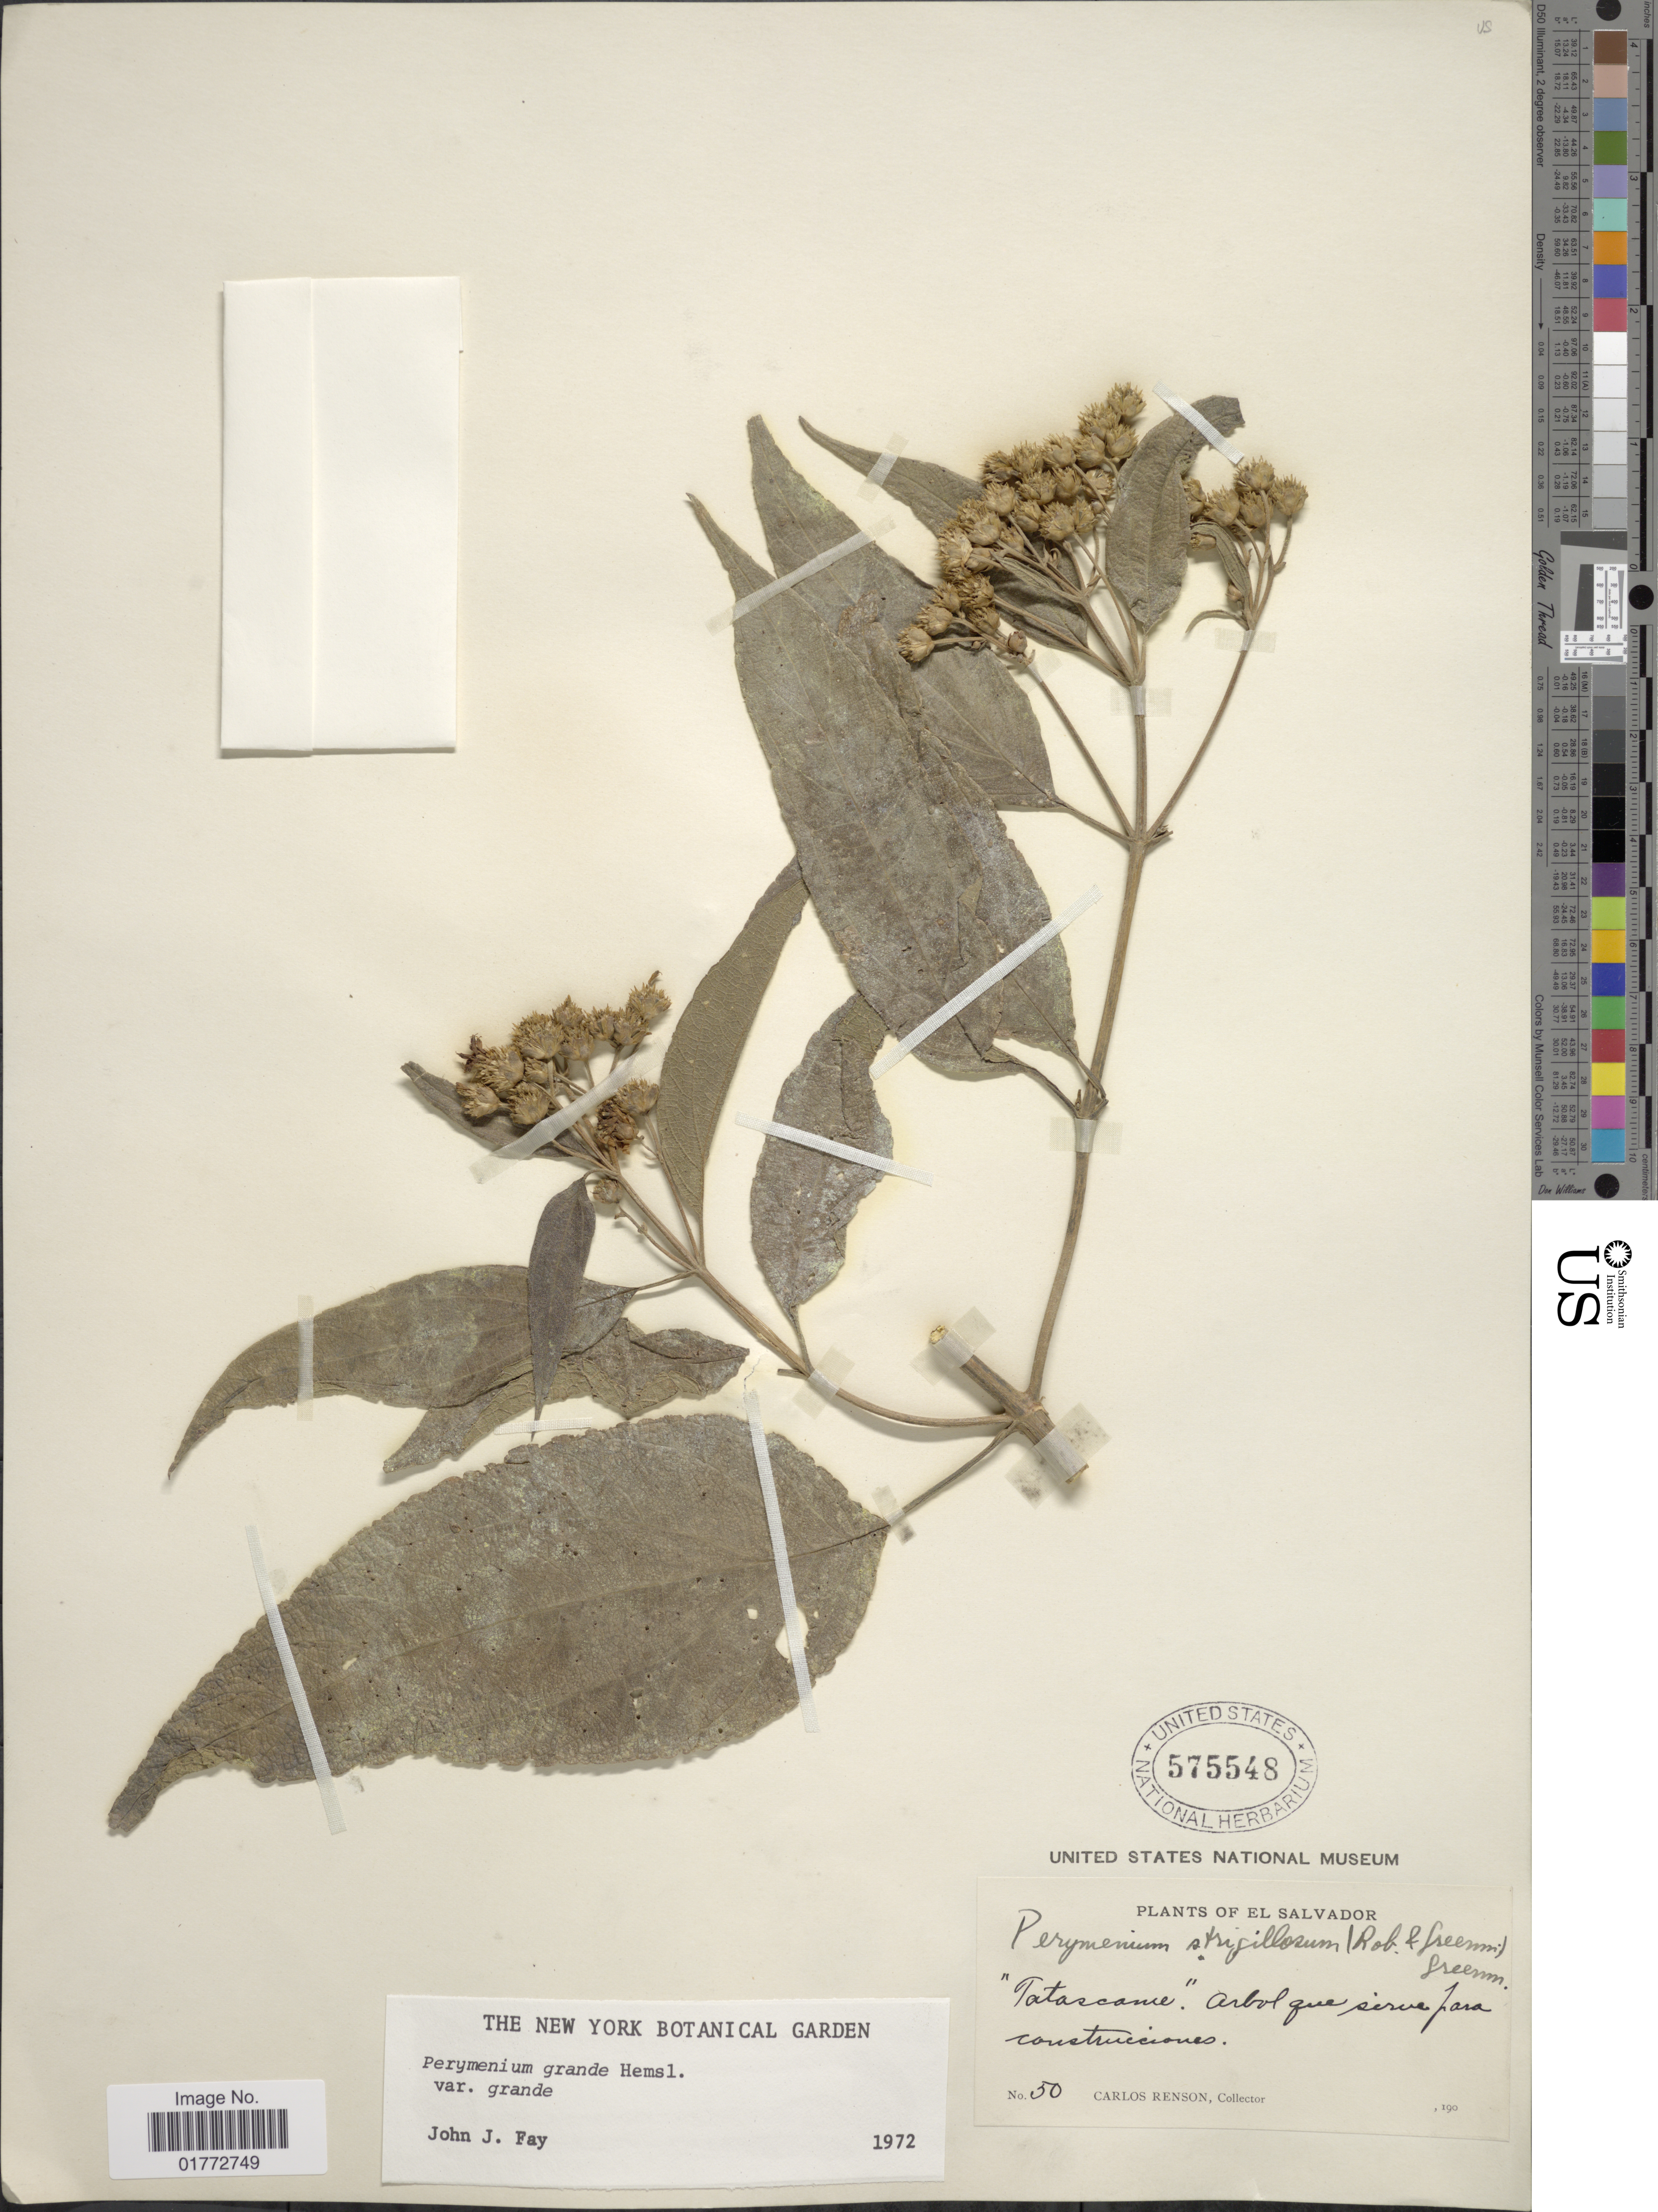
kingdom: Plantae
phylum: Tracheophyta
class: Magnoliopsida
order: Asterales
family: Asteraceae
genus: Perymenium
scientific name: Perymenium grande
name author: Hemsl.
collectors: C. Renson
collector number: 50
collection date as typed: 190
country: El Salvador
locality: Tatascanie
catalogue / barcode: US 575548